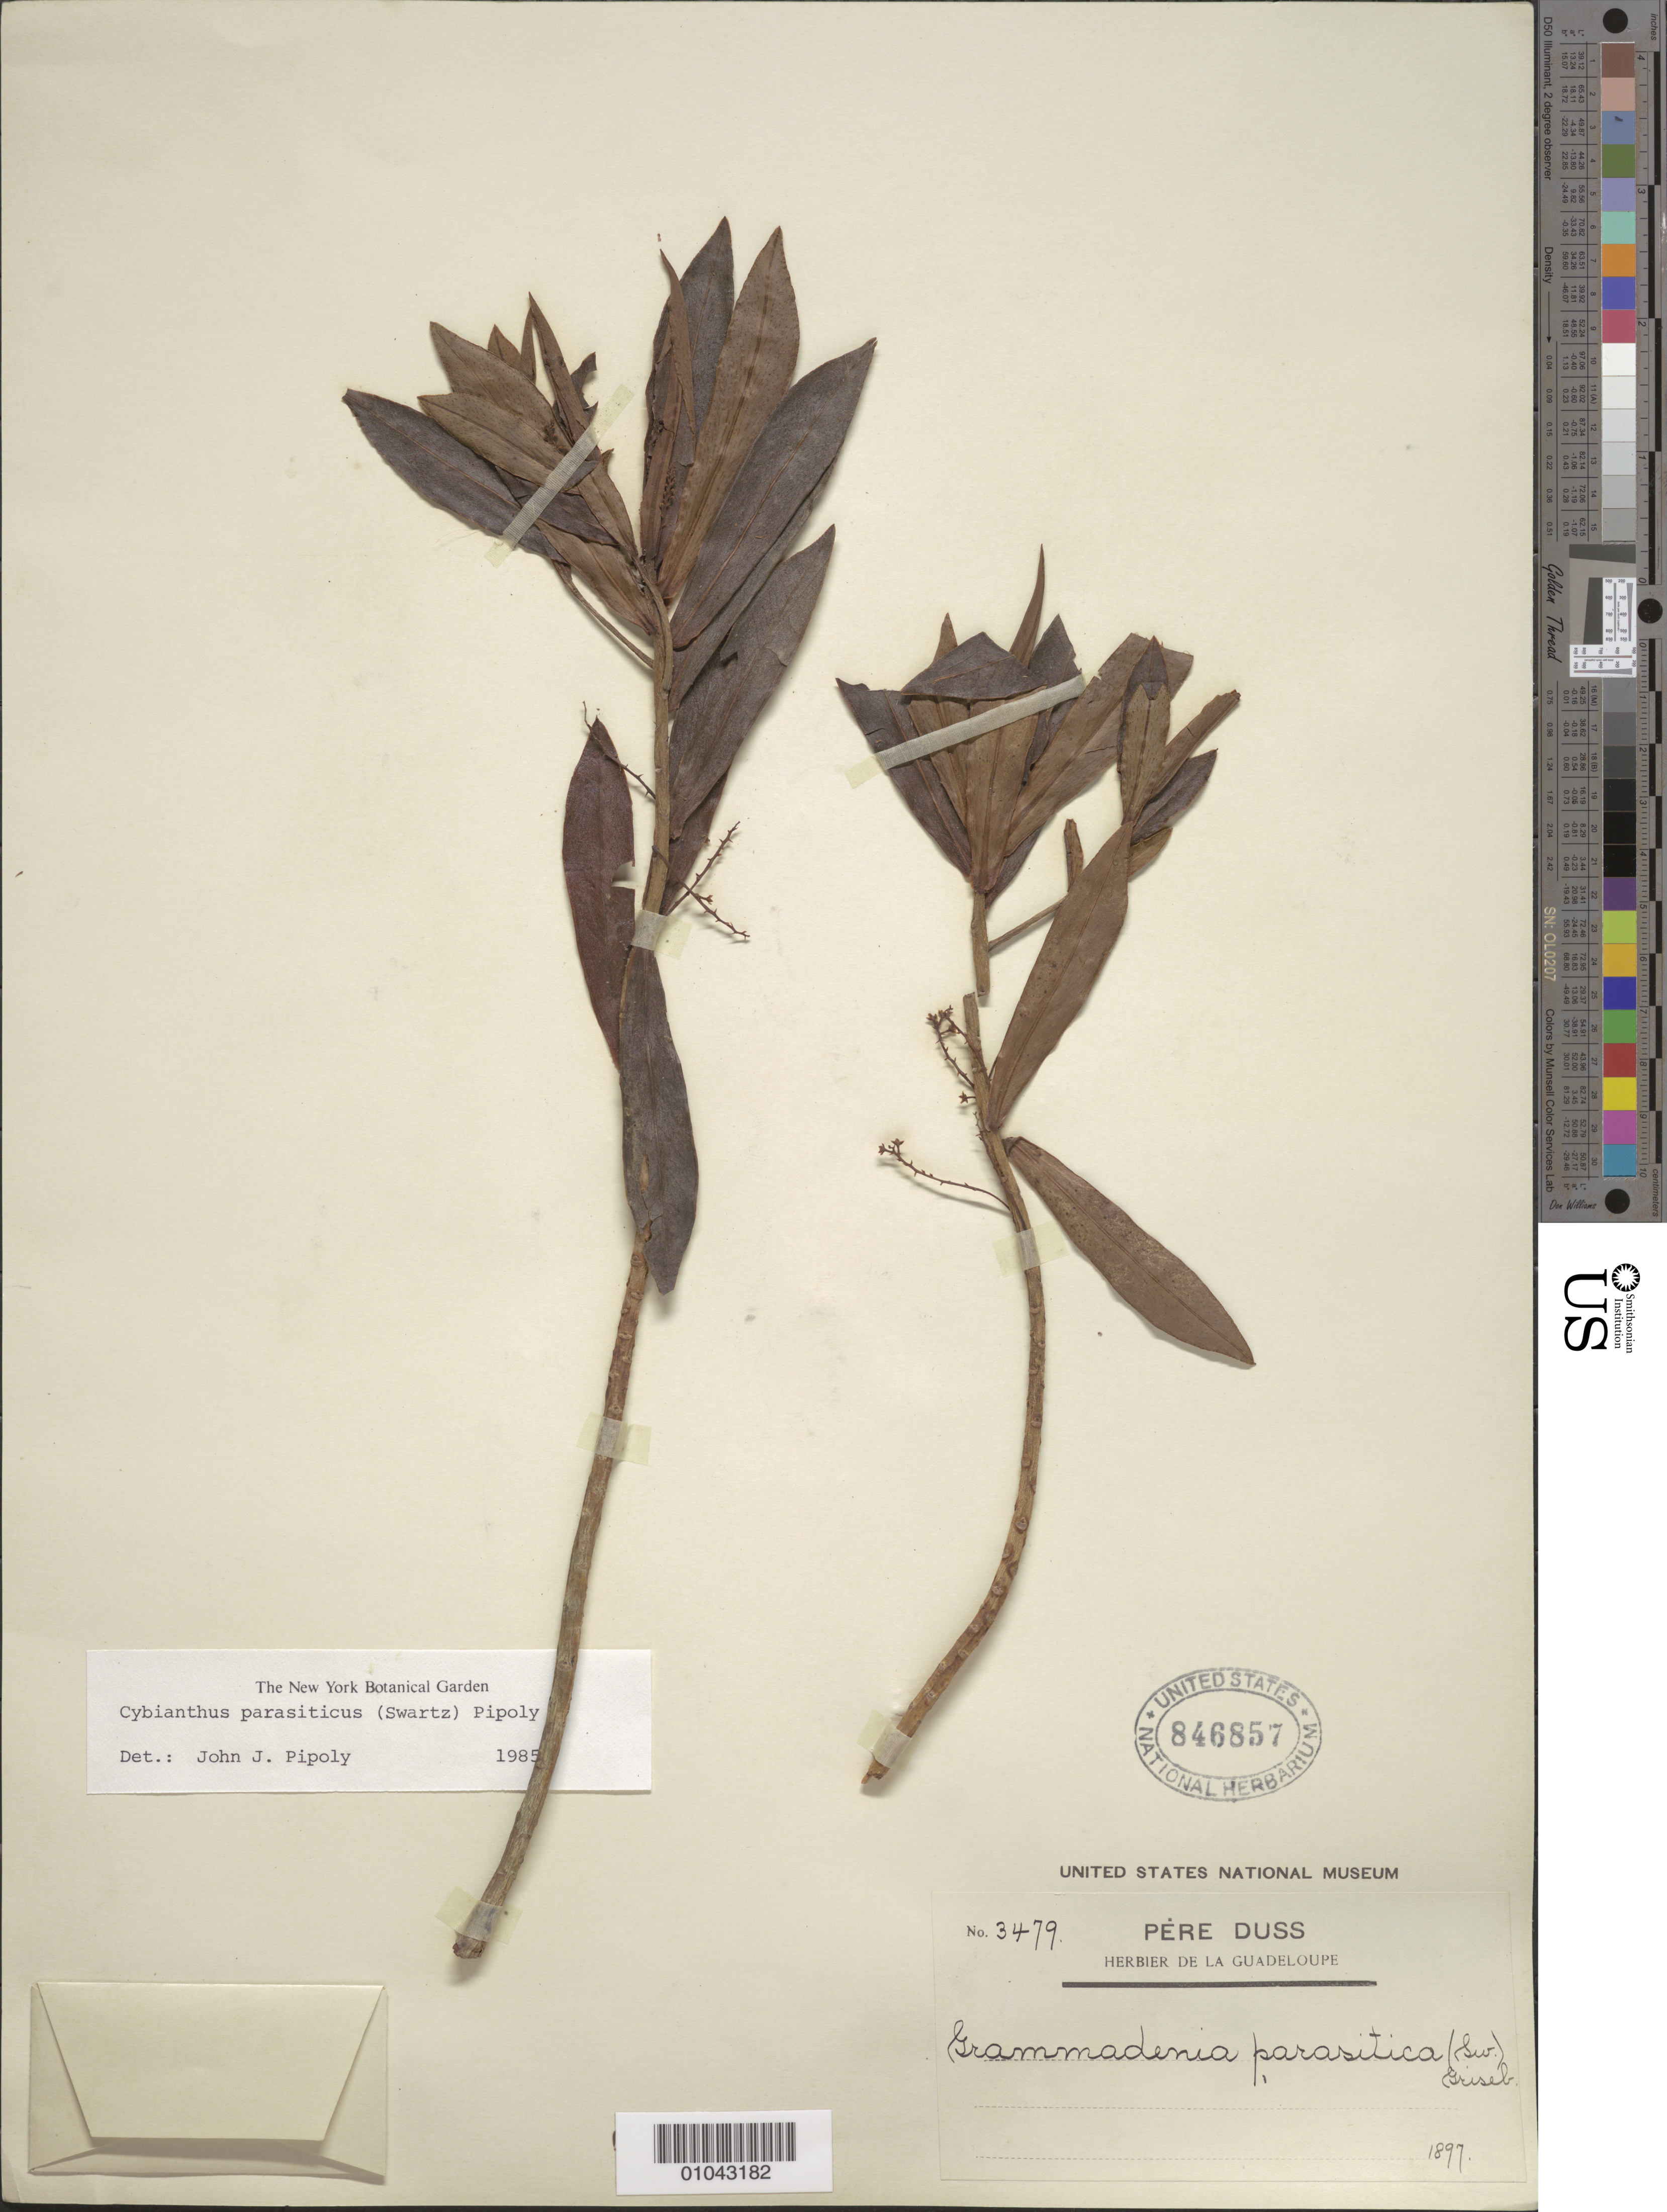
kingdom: Plantae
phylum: Tracheophyta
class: Magnoliopsida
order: Ericales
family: Primulaceae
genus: Cybianthus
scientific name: Cybianthus parasiticus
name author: (Sw.) Pipoly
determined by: Pipoly, J. J., III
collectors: Père Duss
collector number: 3479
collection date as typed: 1897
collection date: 1897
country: Guadeloupe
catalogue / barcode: US 846857